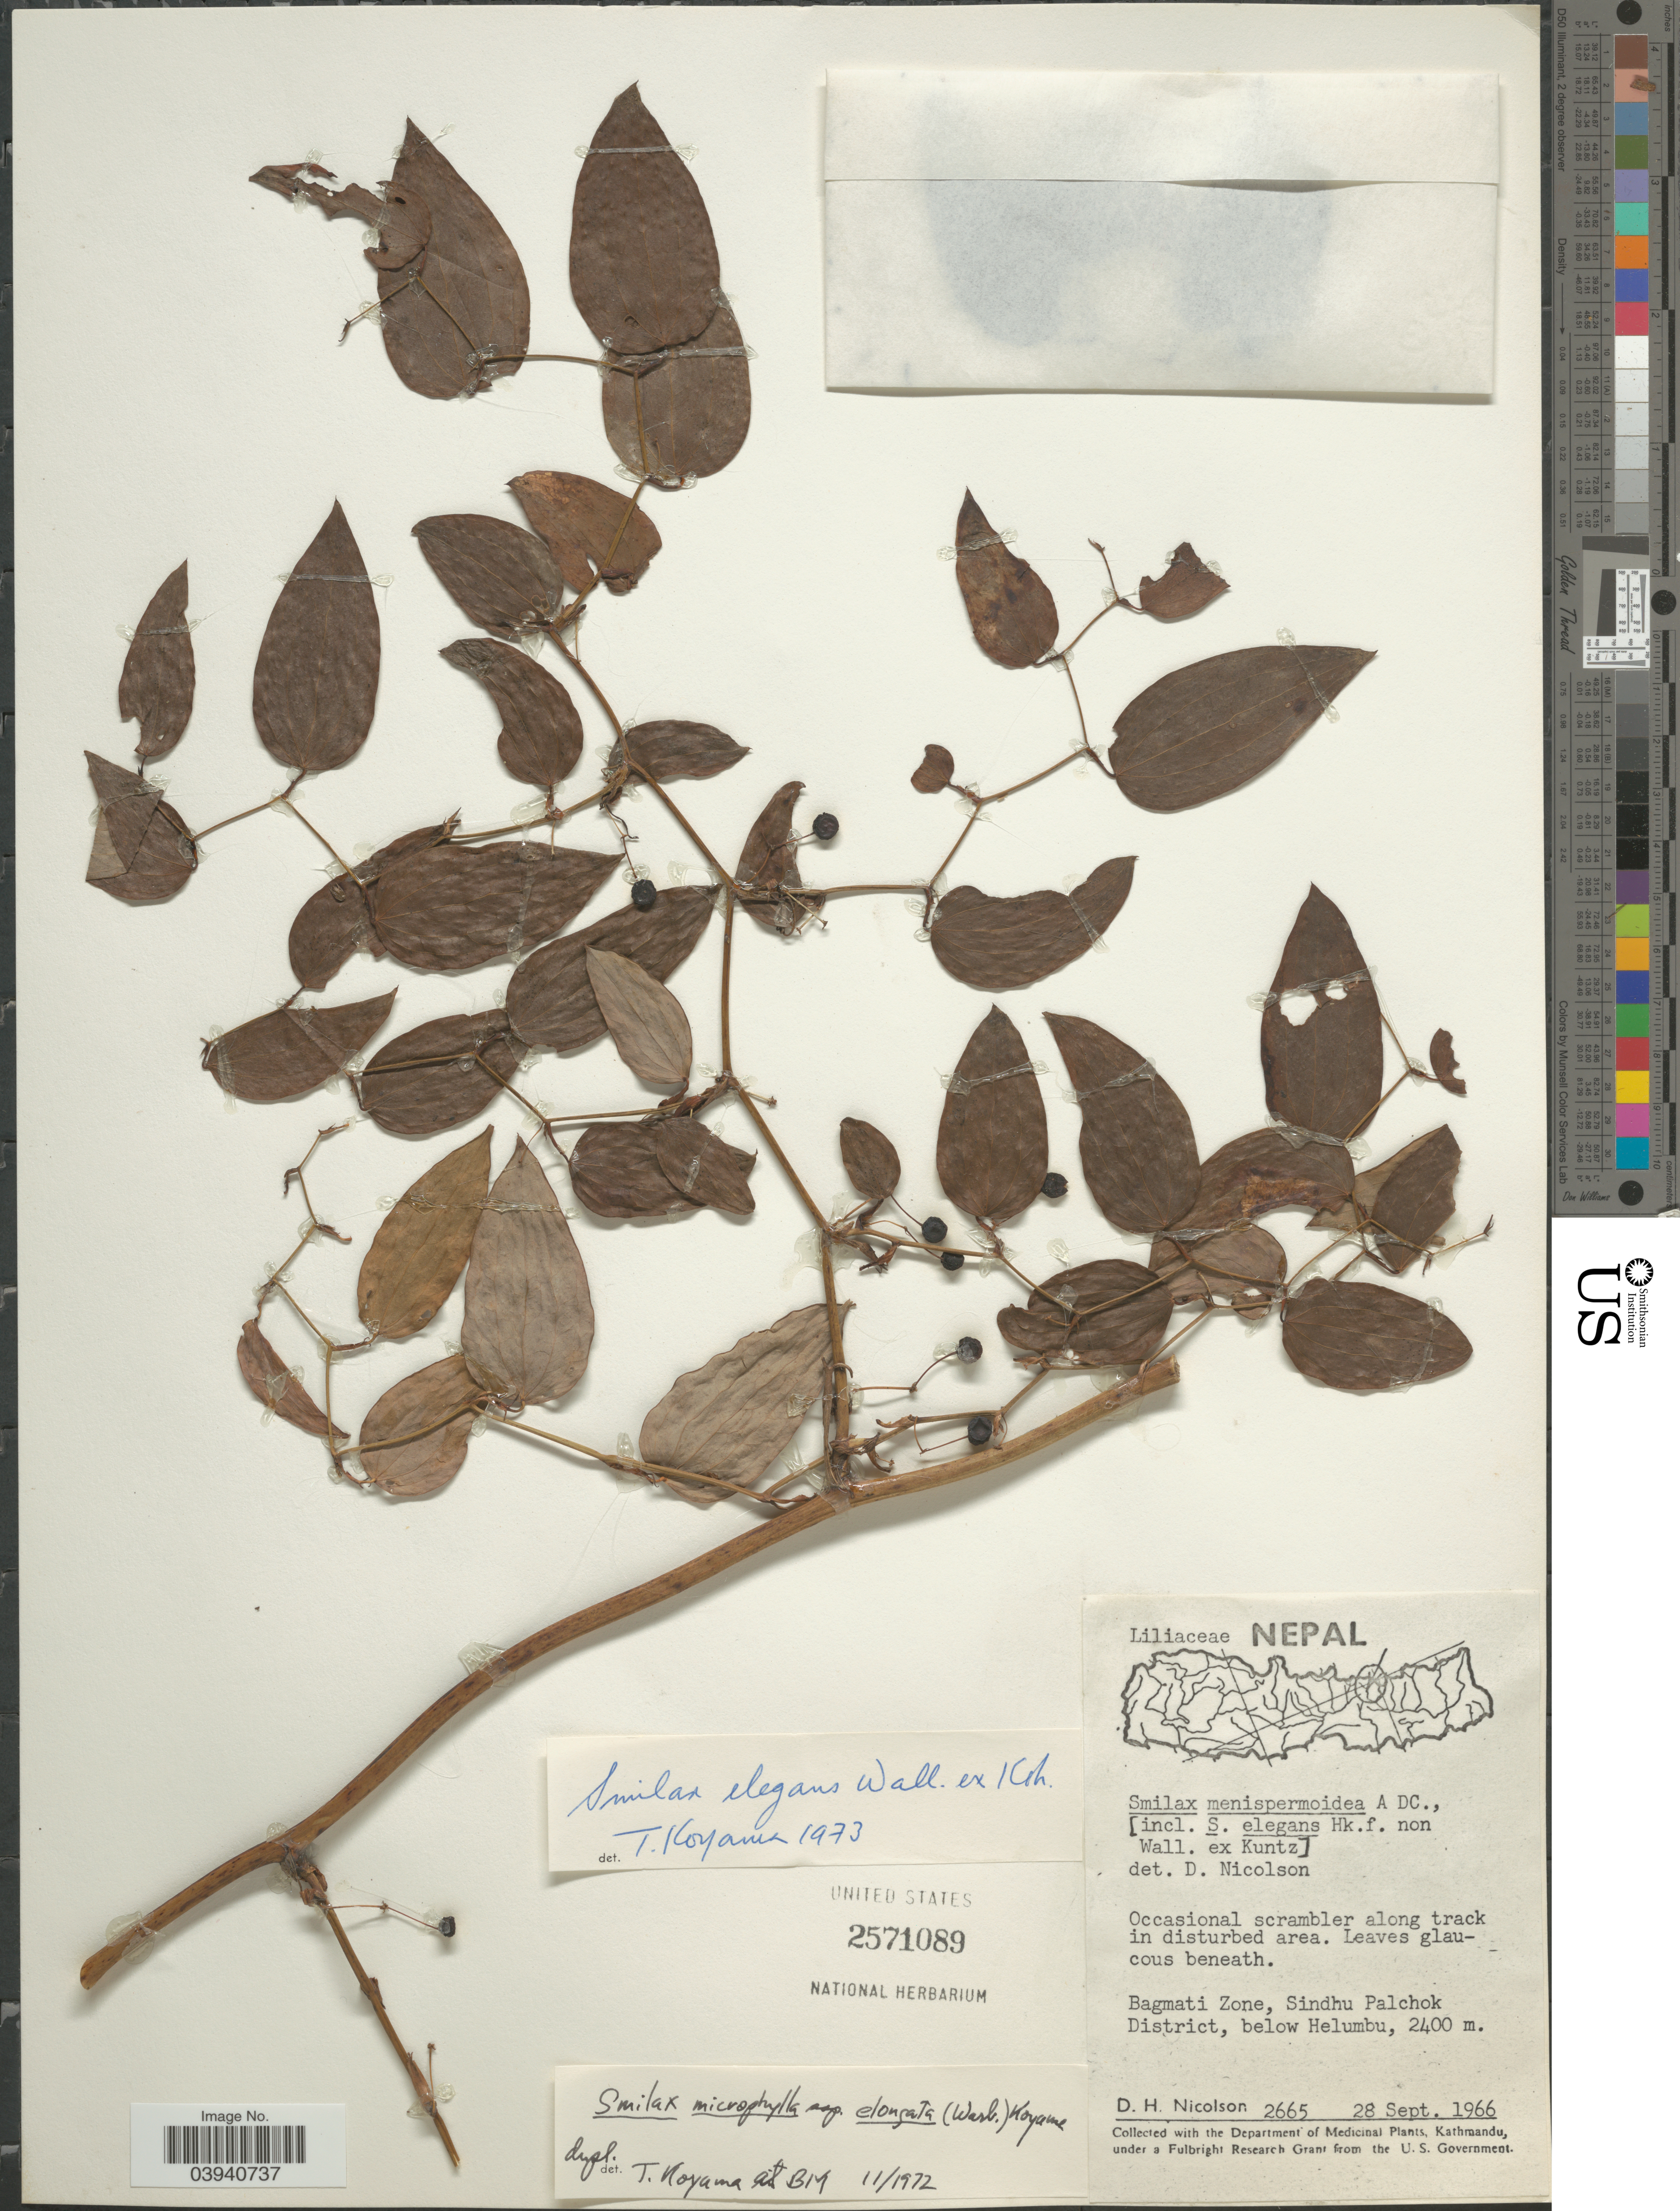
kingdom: Plantae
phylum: Tracheophyta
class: Liliopsida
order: Liliales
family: Smilacaceae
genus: Smilax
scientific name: Smilax elegans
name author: Wall. ex Kunth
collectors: D. H. Nicolson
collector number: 2665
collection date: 1966-09-28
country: Nepal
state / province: Bagmati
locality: Bagmati Zone, Sindhu Palchok District, below Helumbu.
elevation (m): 2400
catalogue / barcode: US 2571089